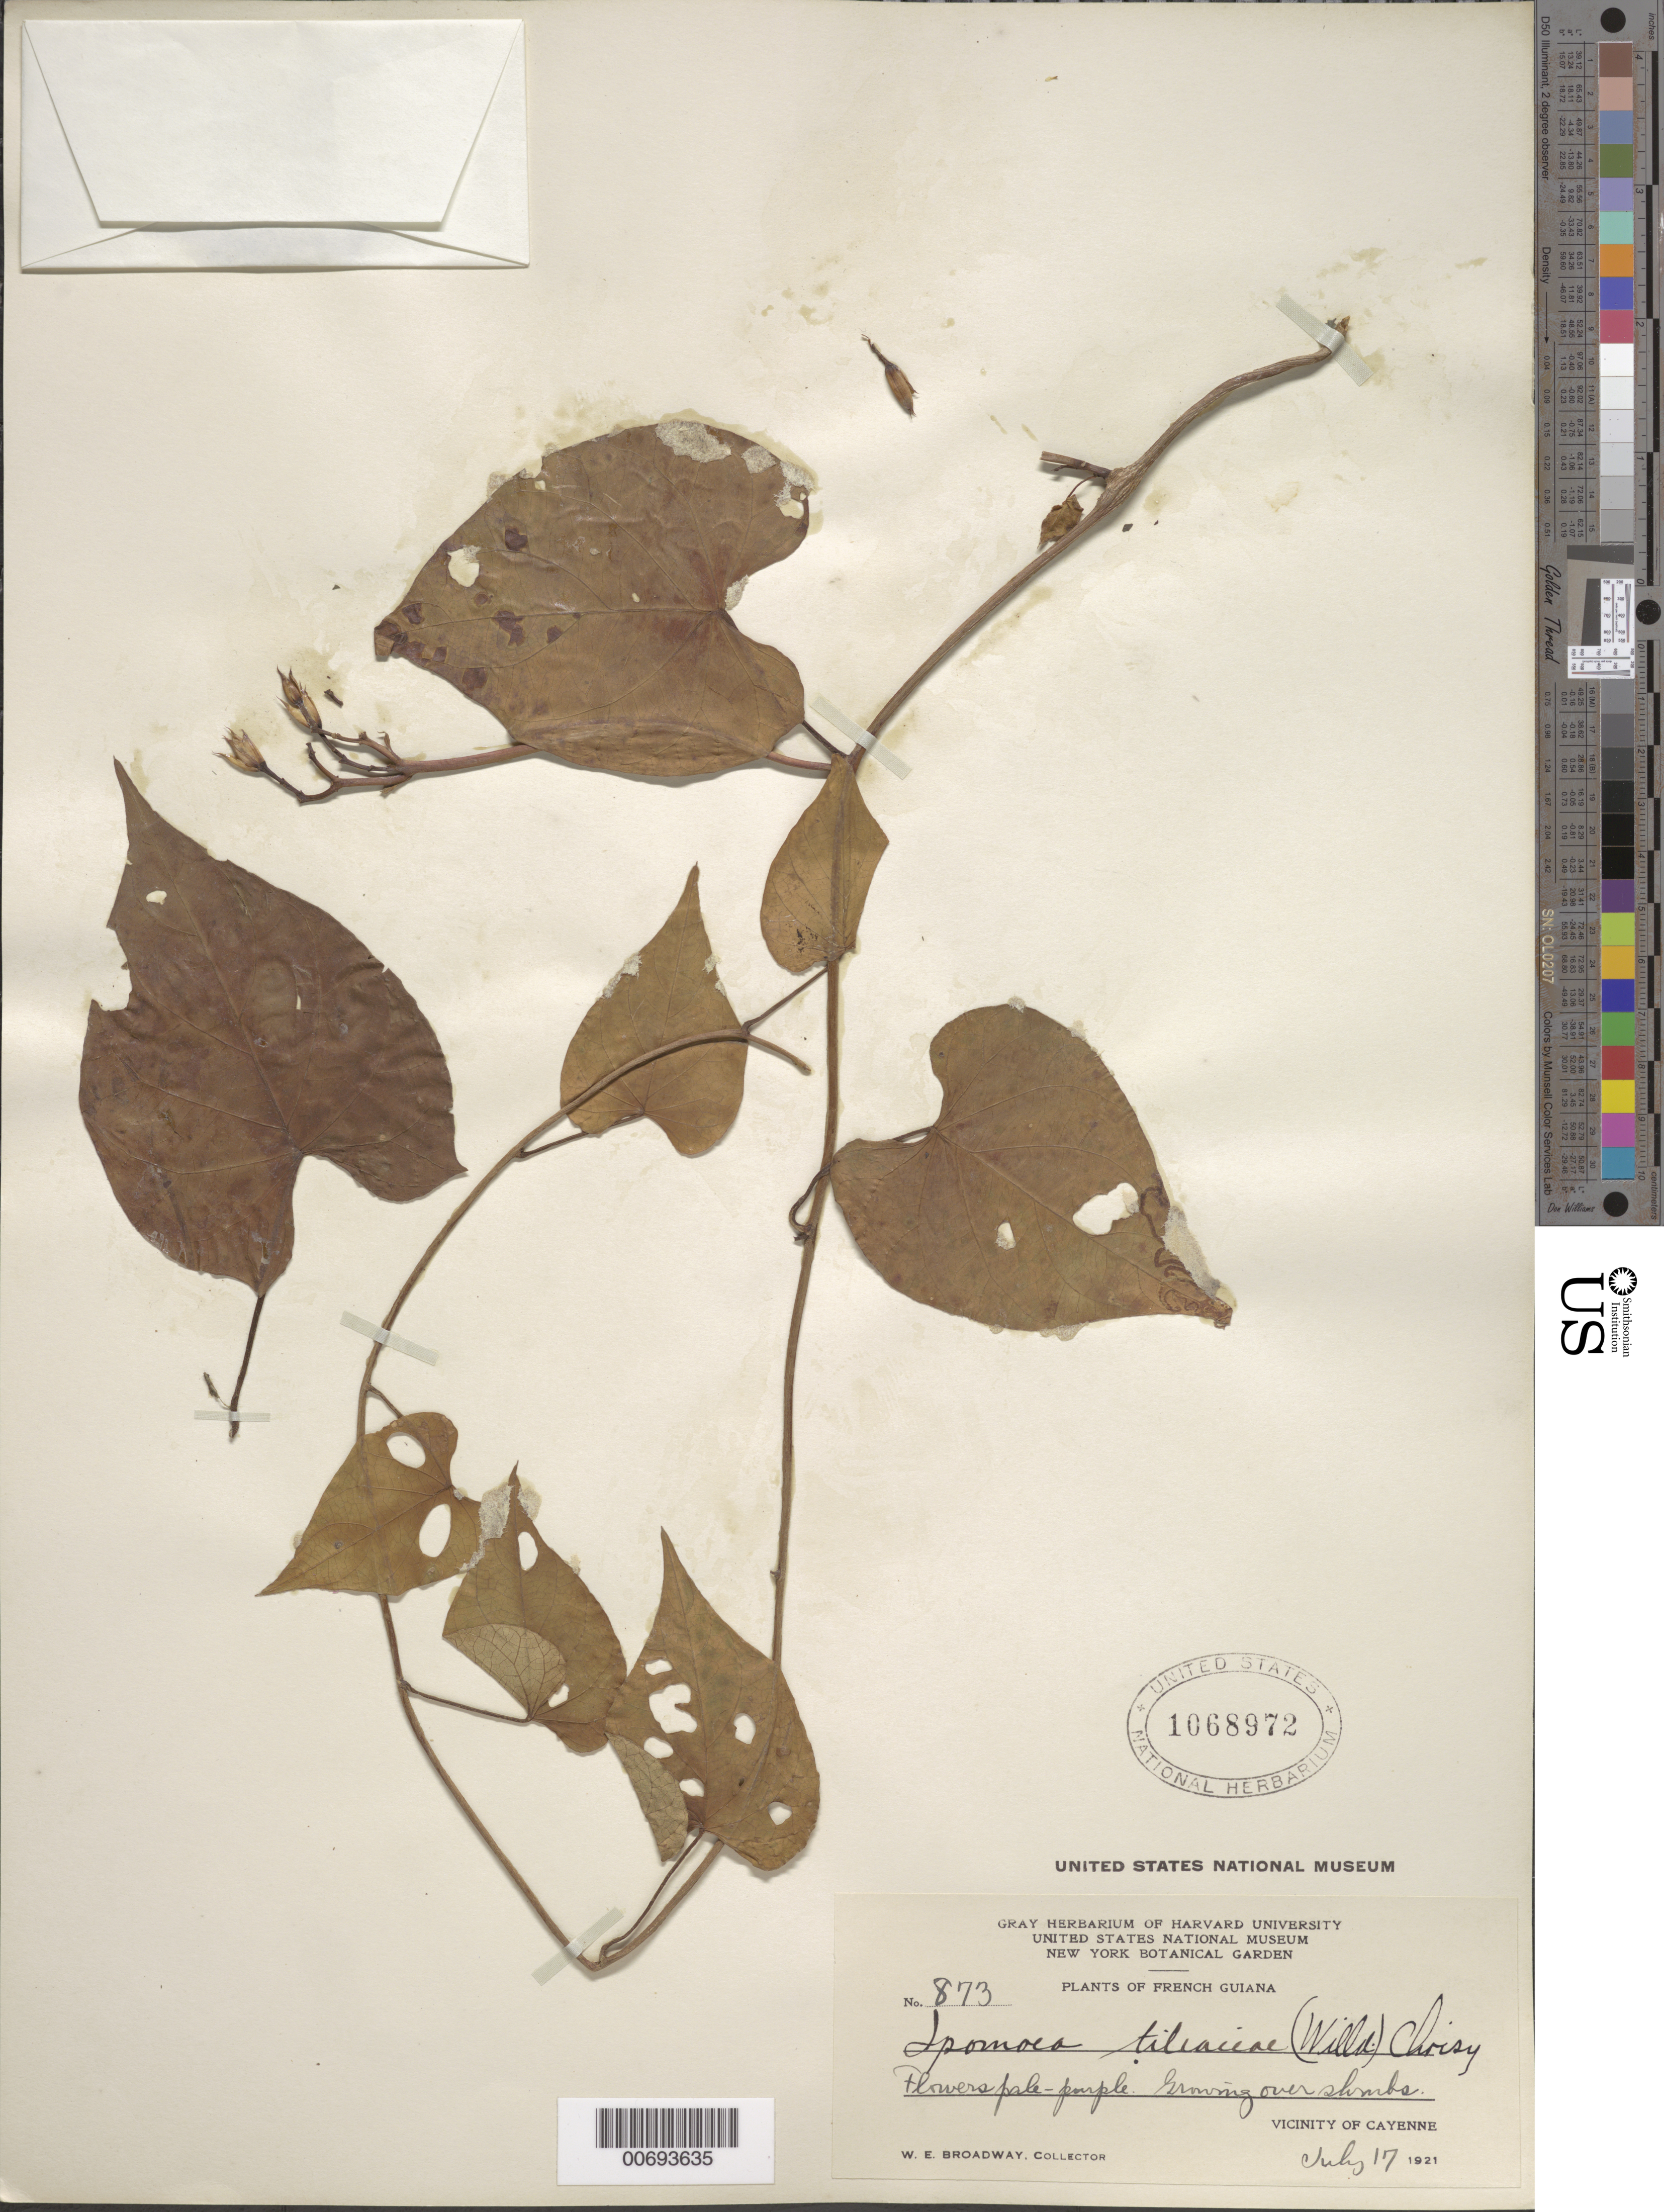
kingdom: Plantae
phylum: Tracheophyta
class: Magnoliopsida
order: Solanales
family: Convolvulaceae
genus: Ipomoea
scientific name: Ipomoea tiliacea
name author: (Willd.) Choisy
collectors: W. E. Broadway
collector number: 873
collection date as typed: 17-Jul-21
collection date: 1921-07-17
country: French Guiana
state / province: Cayenne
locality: Cayenne, vic.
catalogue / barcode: US 1068972